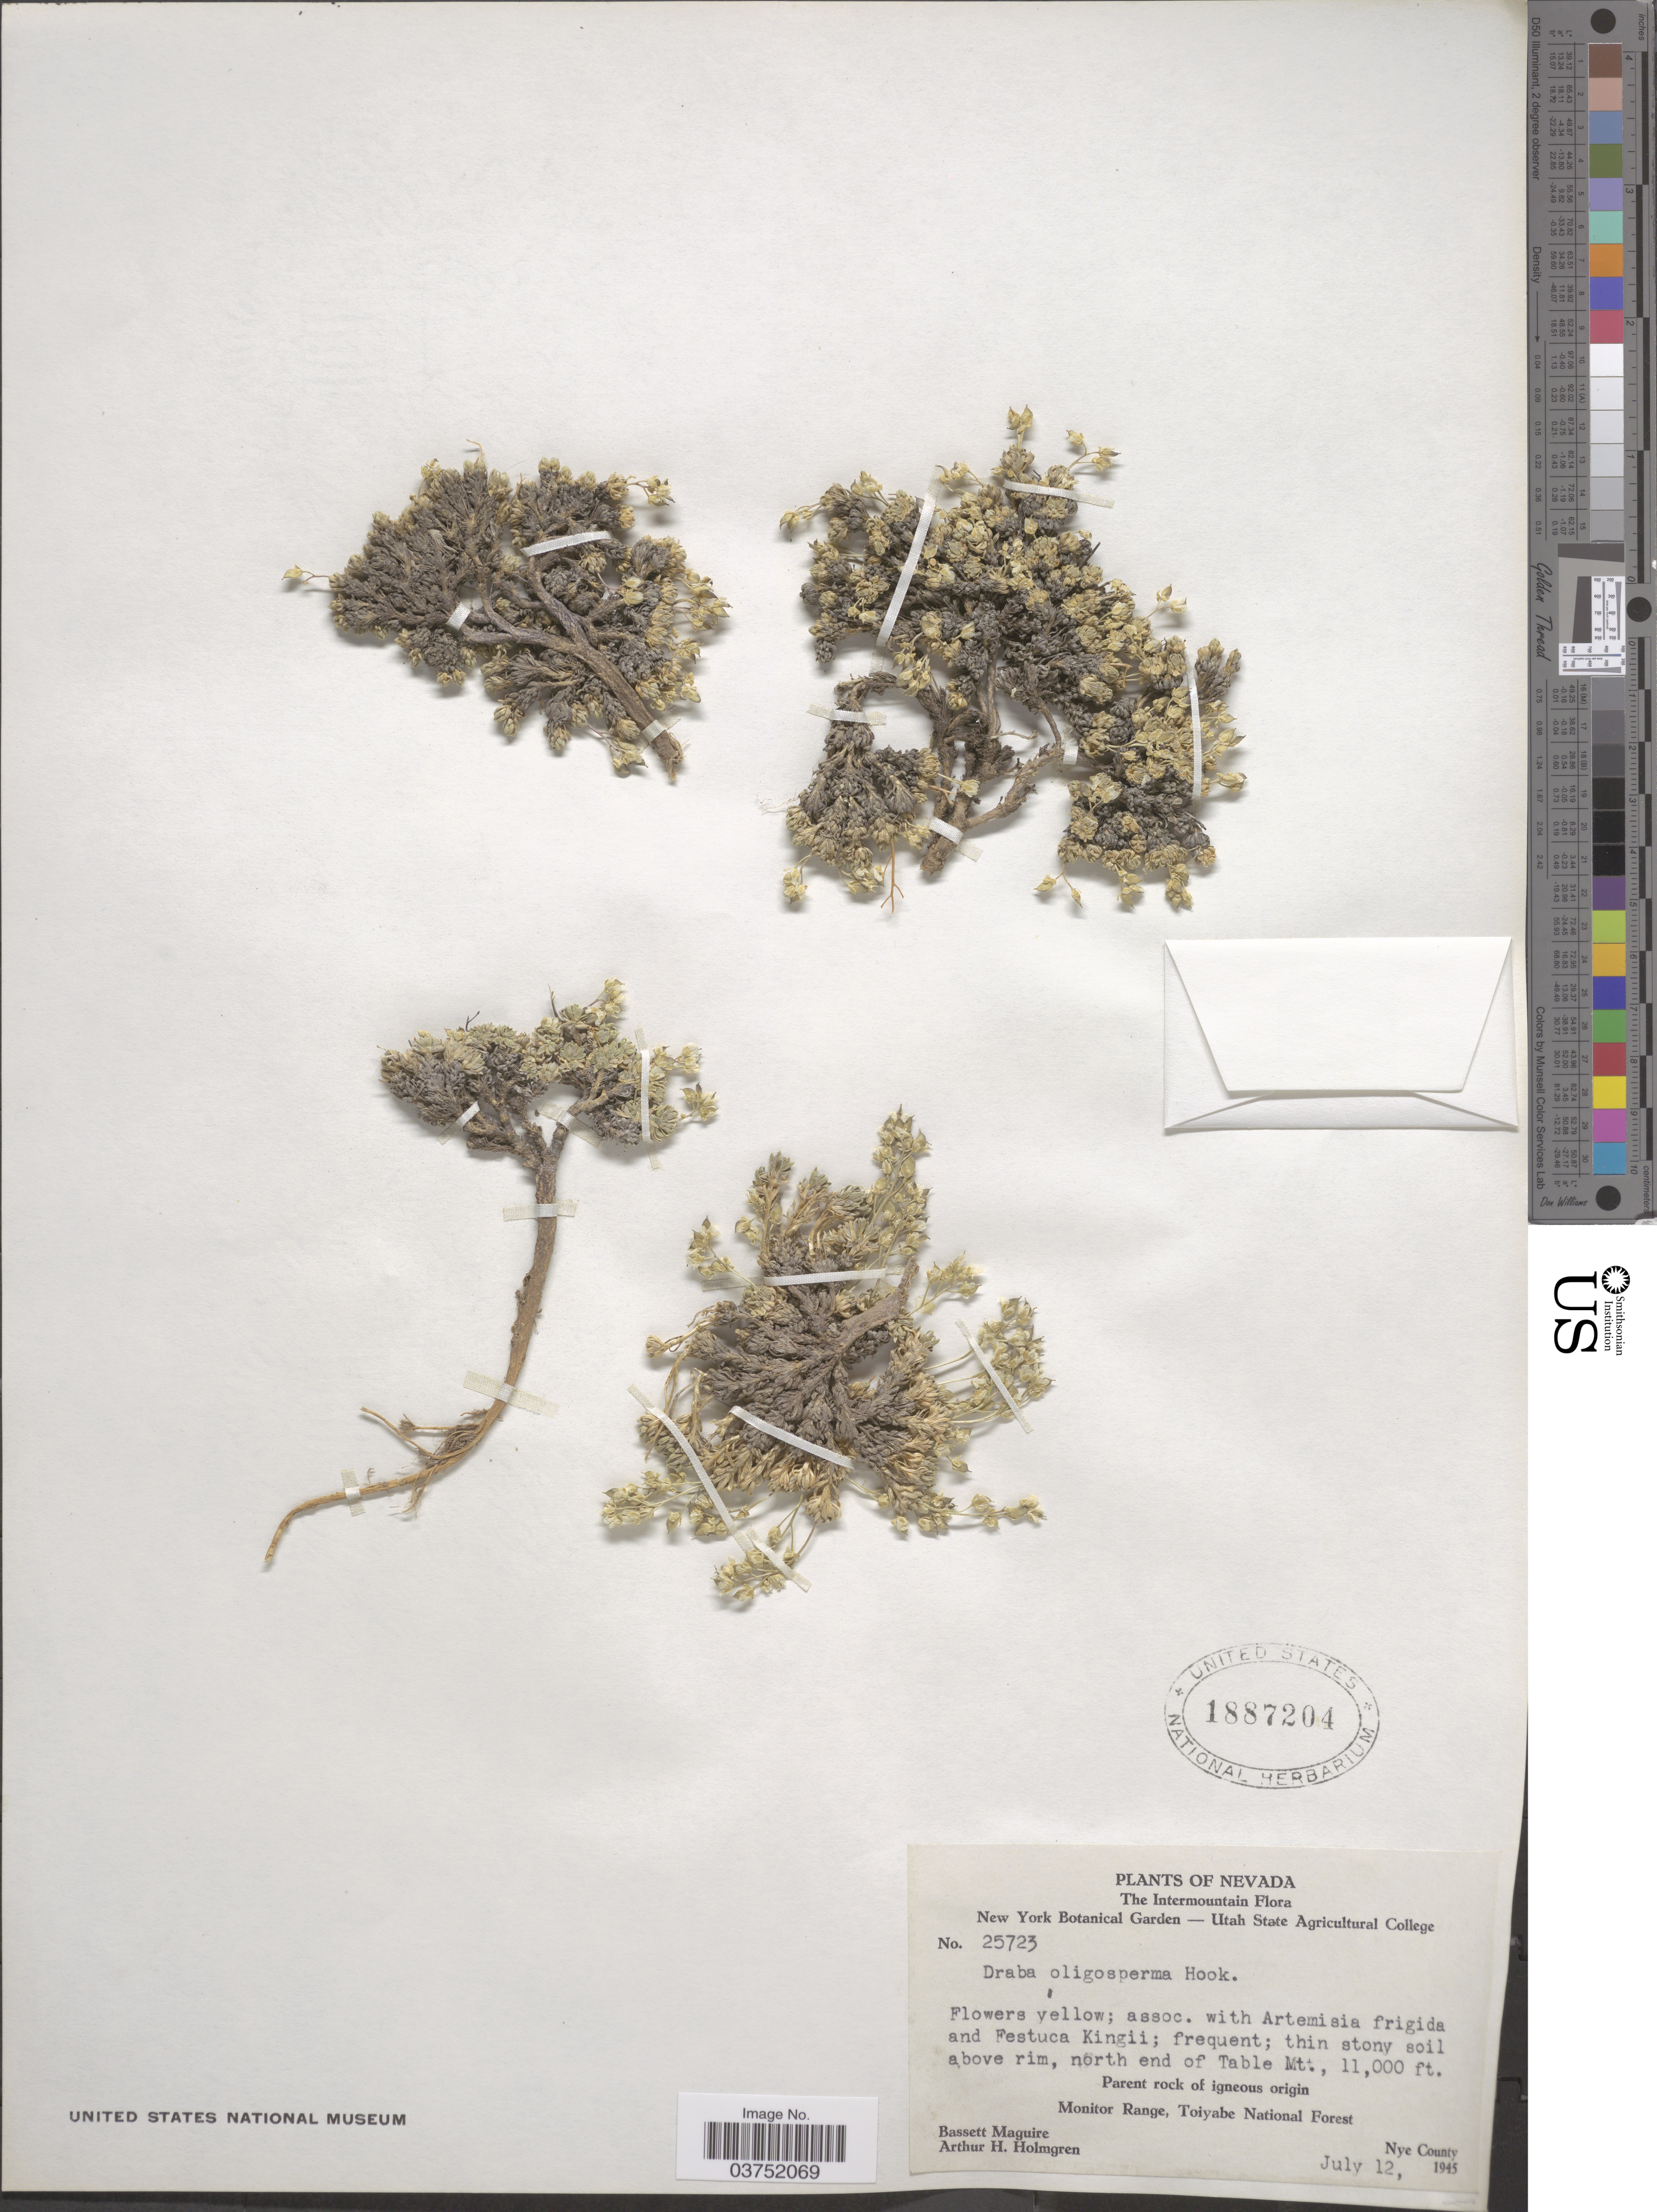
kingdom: Plantae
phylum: Tracheophyta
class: Magnoliopsida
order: Brassicales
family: Brassicaceae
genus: Draba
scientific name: Draba oligosperma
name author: Hook.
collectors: B. Maguire & A. H. Holmgren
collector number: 25723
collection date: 1945-07-12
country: United States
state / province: Nevada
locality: The Intermountain. North end of the Table Mt. Monitor Range, Toiyabe National Forest. Nye county.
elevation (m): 3353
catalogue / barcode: US 1887204